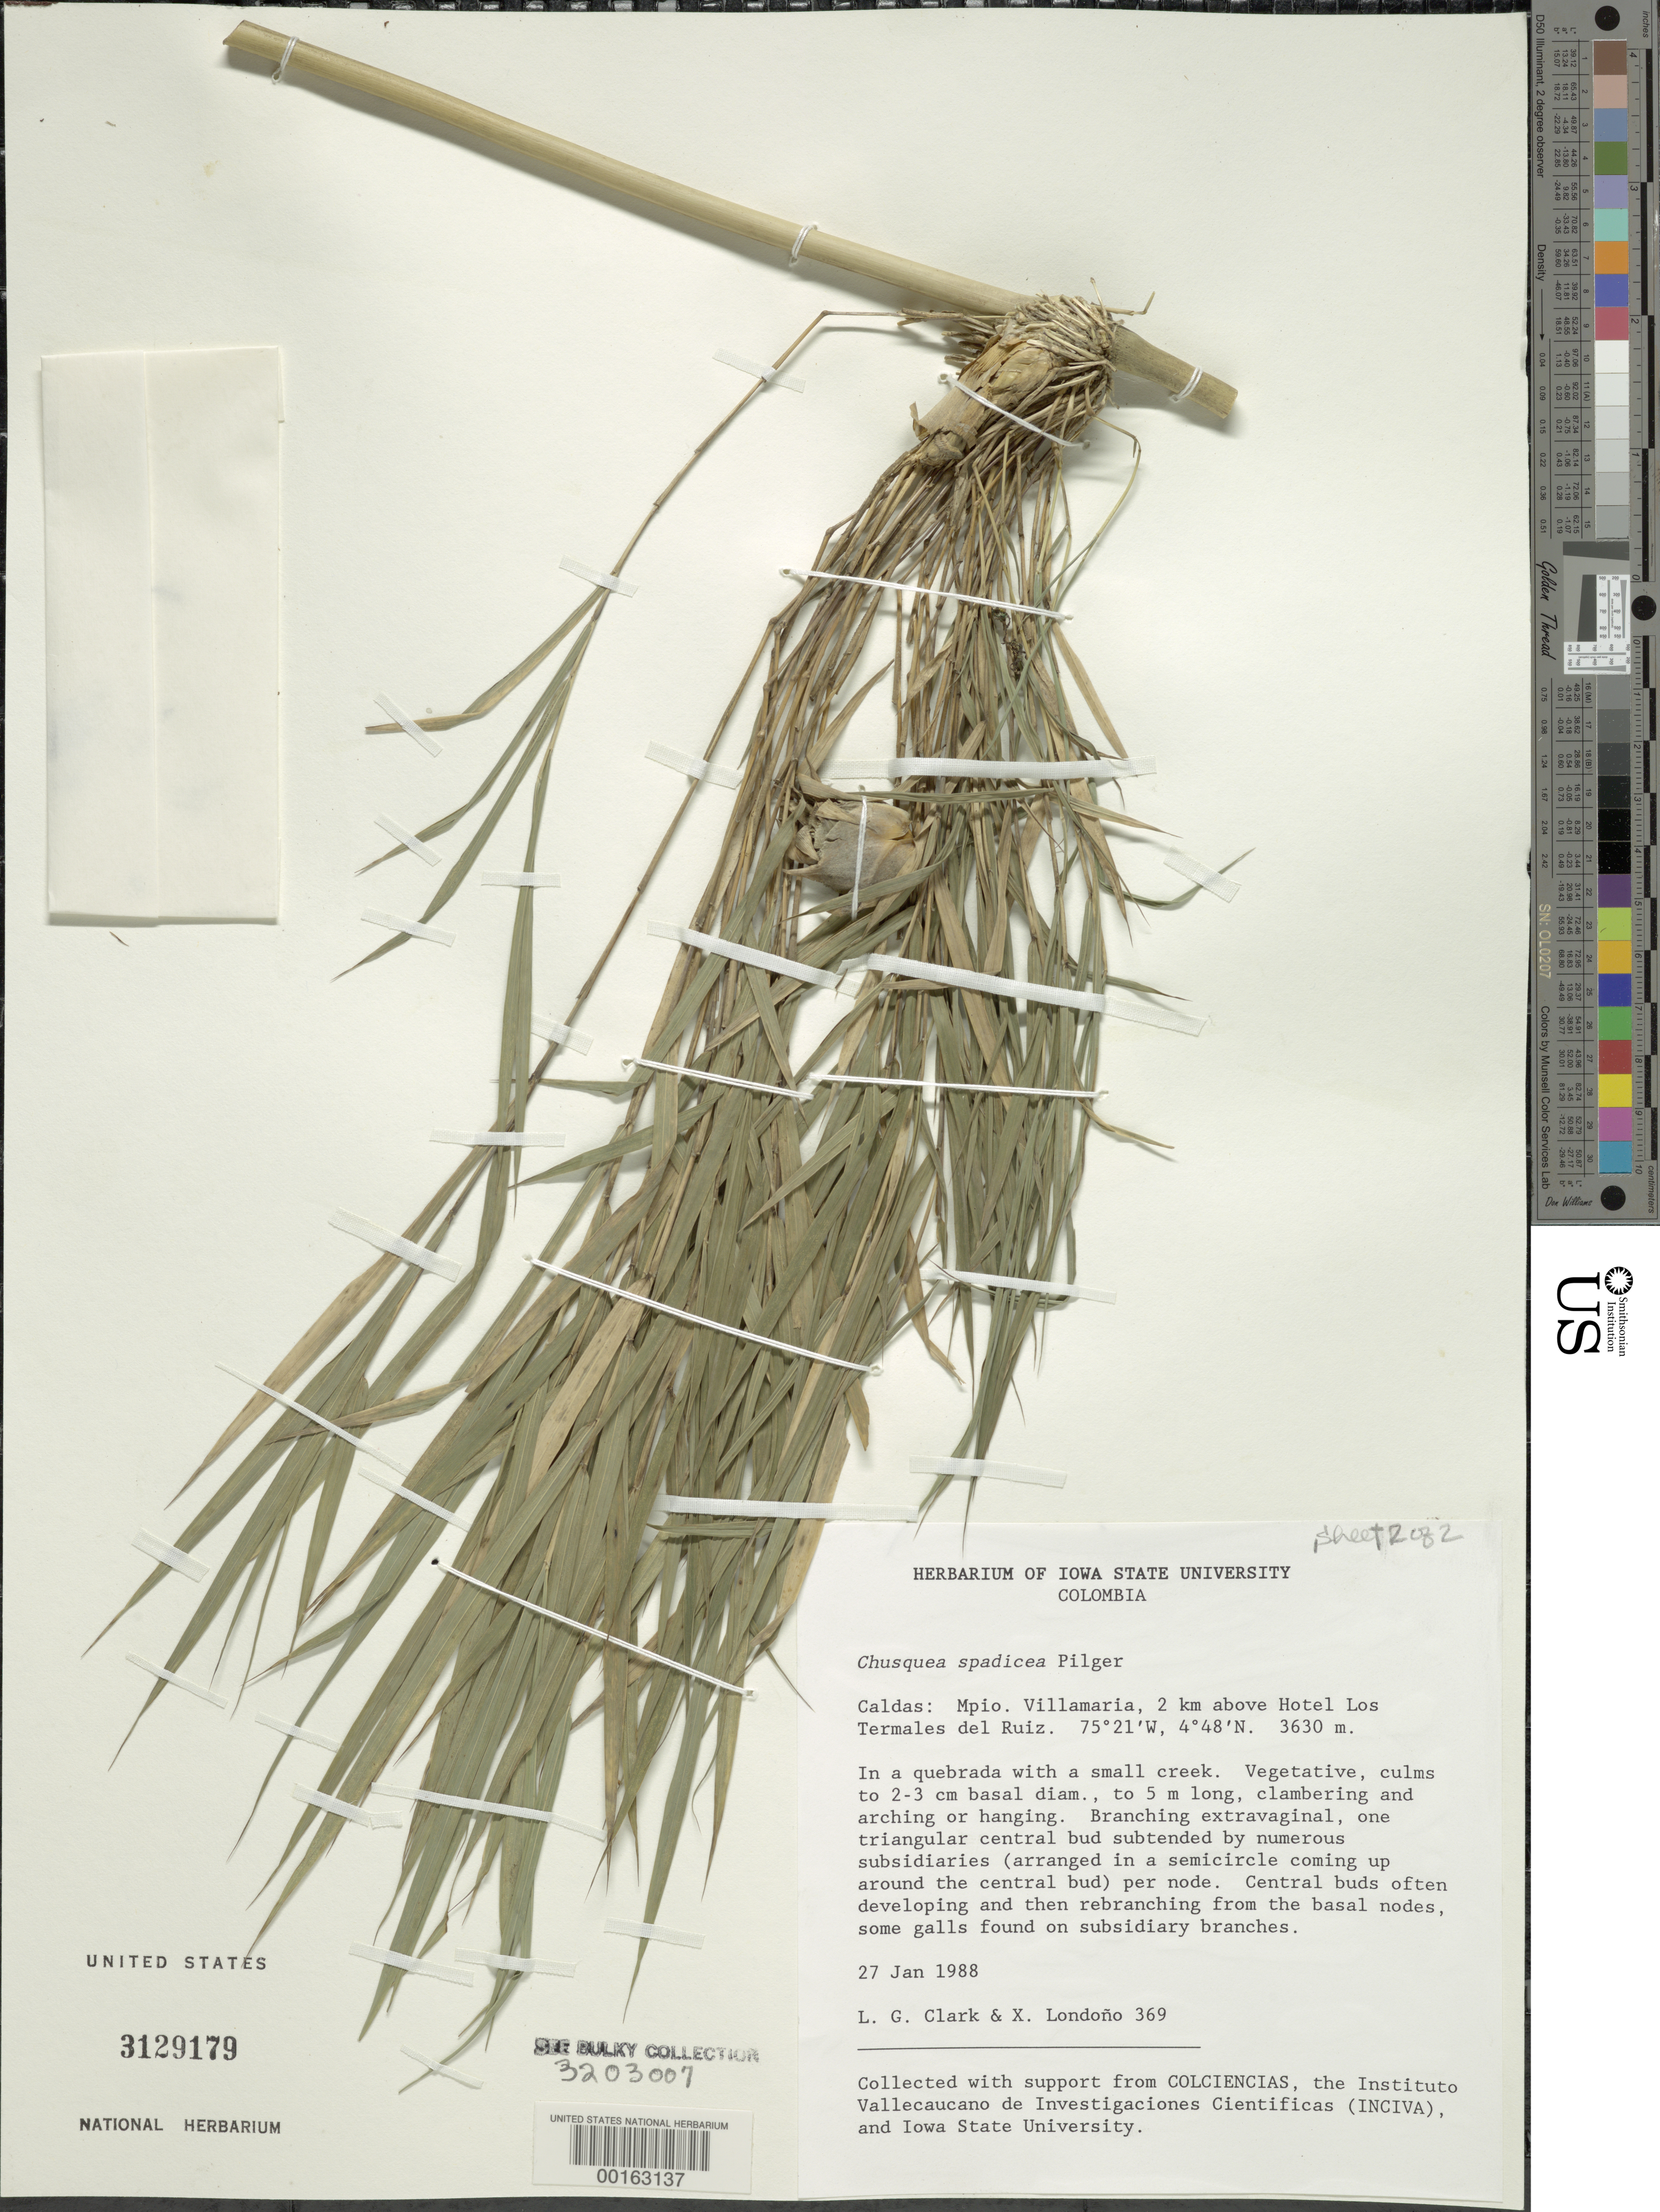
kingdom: Plantae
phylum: Tracheophyta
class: Liliopsida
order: Poales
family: Poaceae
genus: Chusquea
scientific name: Chusquea spadicea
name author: Pilg.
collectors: L. G. Clark & X. Londoño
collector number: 369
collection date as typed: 27 Jan 1988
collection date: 1988-01-27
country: Colombia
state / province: Caldas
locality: VillaMaria, 2 km above Hotel Los Termales del Ruiz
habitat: In a quebranda with a small creek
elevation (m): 3630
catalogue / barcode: US 3129179